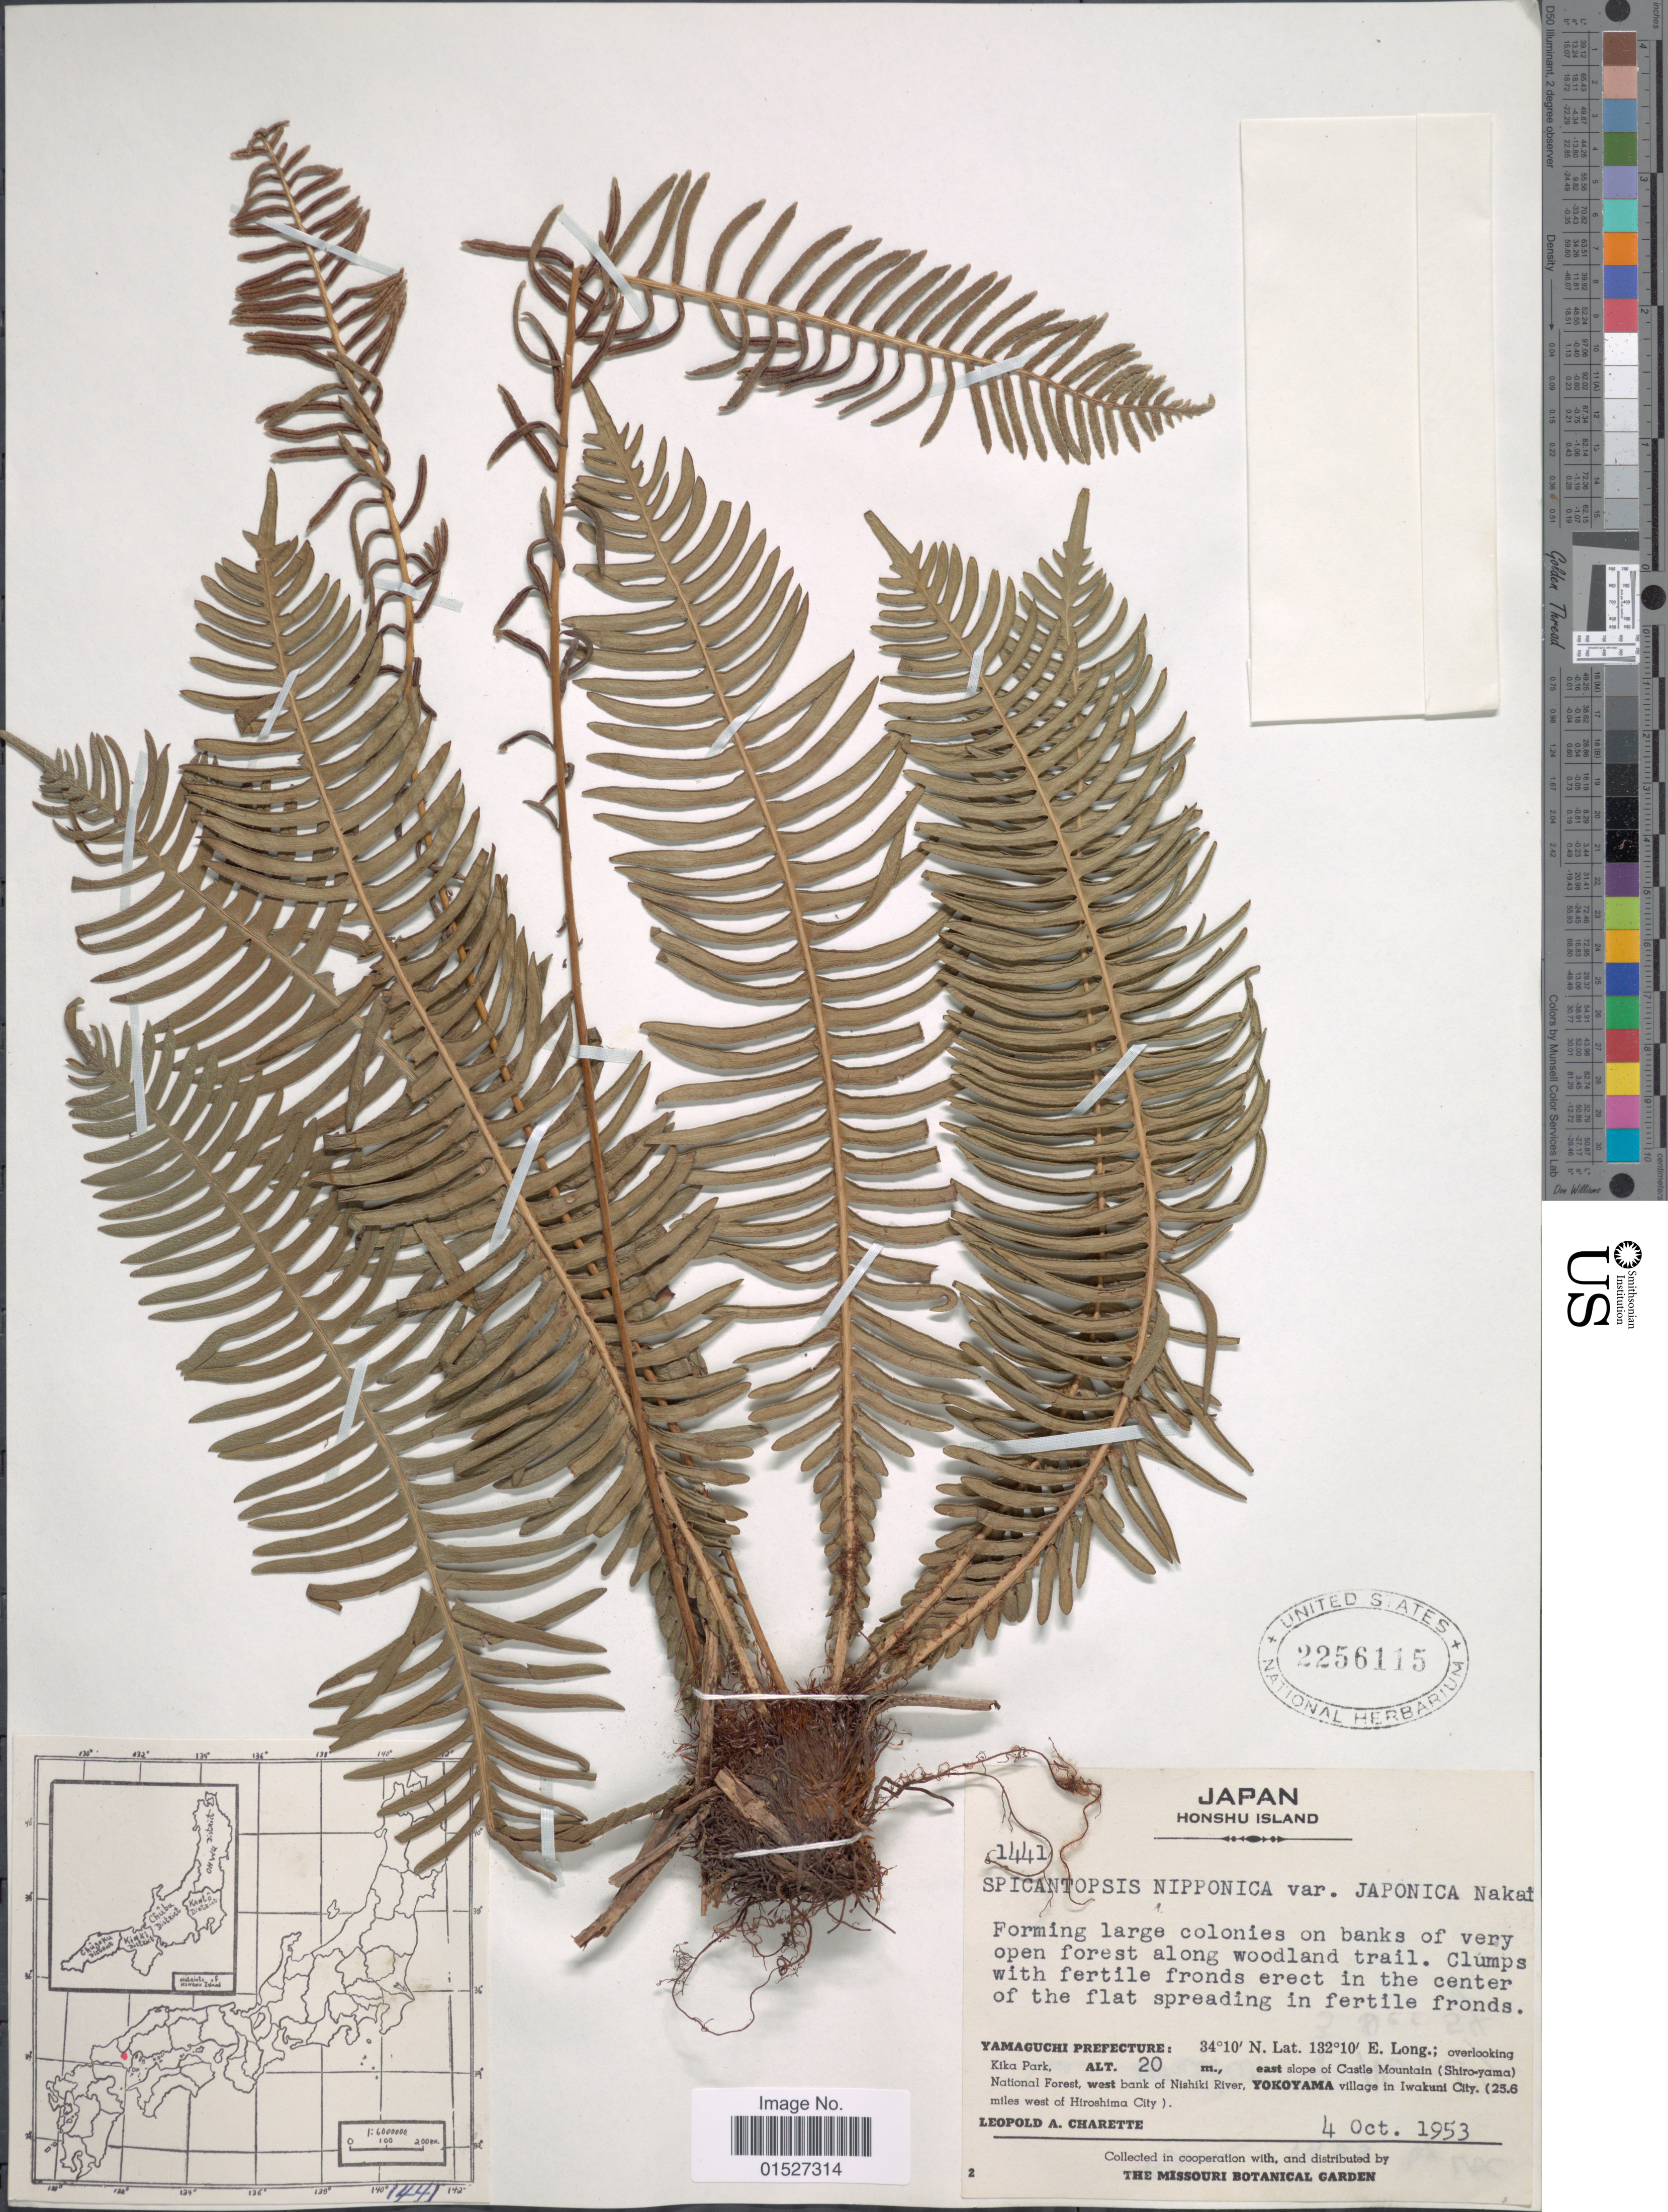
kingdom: Plantae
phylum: Tracheophyta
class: Polypodiopsida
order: Polypodiales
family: Blechnaceae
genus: Blechnum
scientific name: Blechnum nipponicum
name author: (Kunze) Makino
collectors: L. A. Charette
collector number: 1441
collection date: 1953-10-04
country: Japan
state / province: Yamaguti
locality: Honshu Island. Yamaguchi Prefecture: overlooking Kika Park. East slope of Castle Mountain (Shiro-yama) National forest, west bank of Nishiki River, Yokoyama village in Iwakuni City. (25.6 miles west of Hiroshima City).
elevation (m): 20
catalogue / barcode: US 2256115